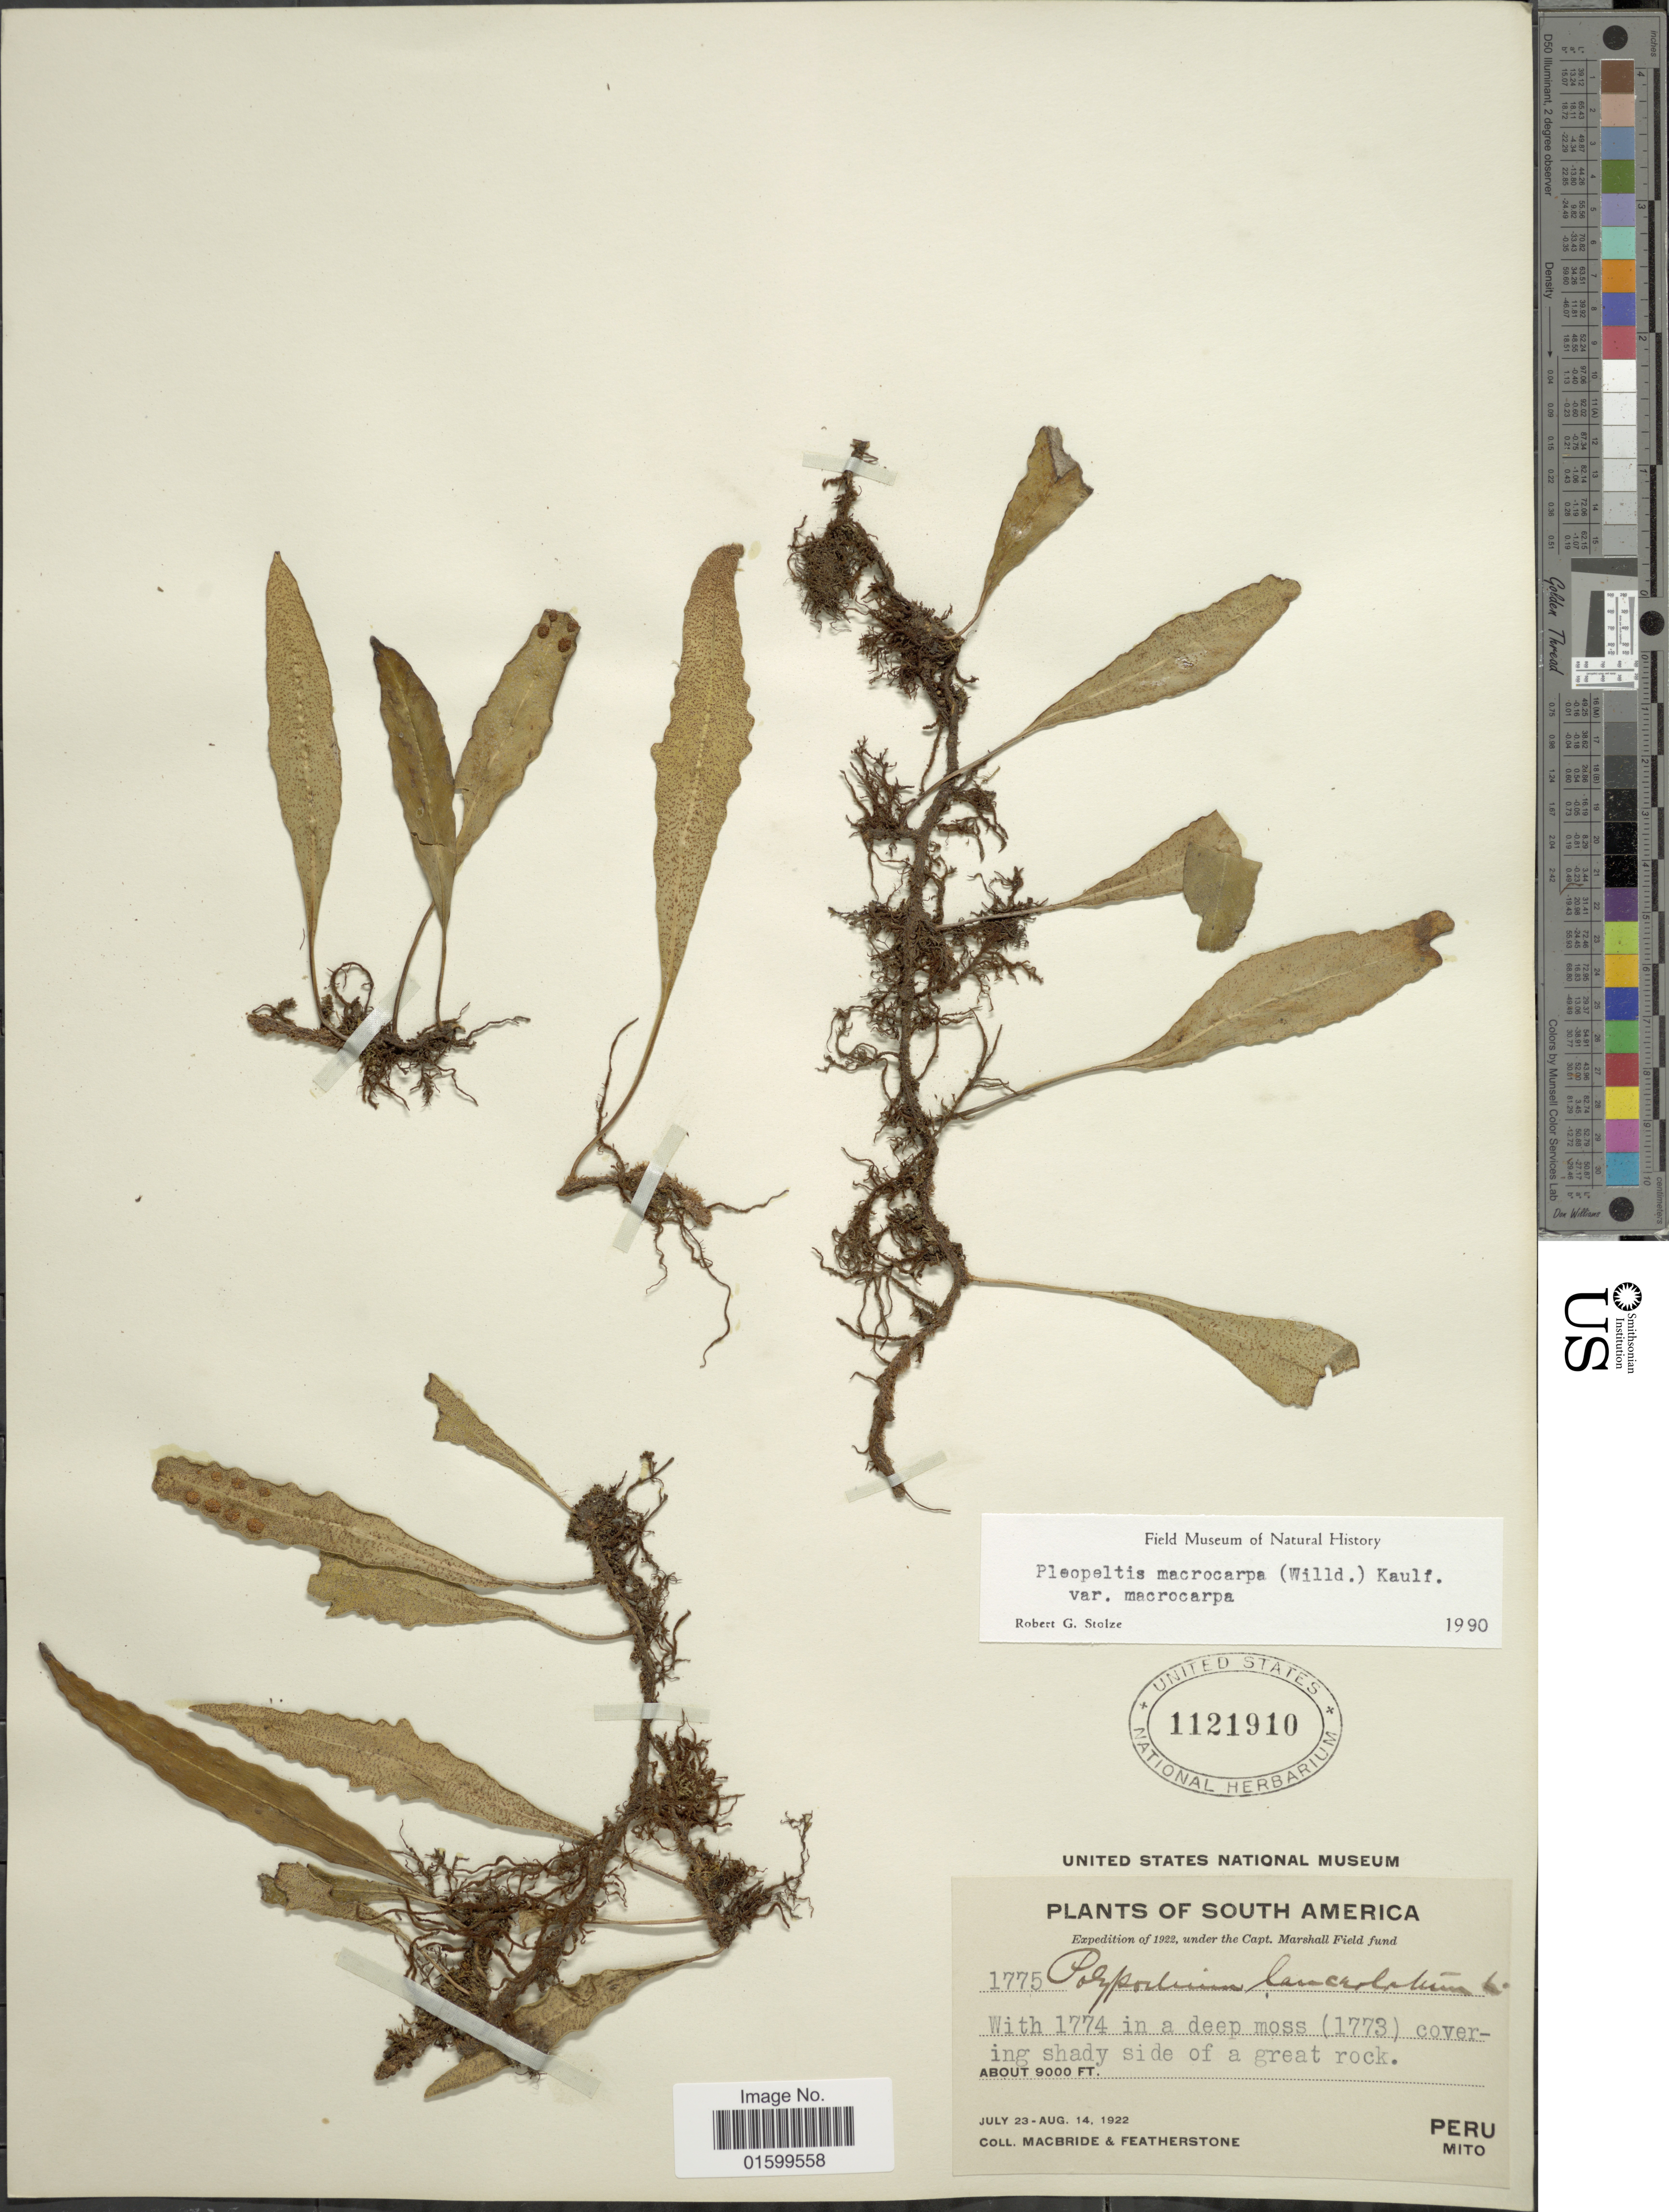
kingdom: Plantae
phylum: Tracheophyta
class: Polypodiopsida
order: Polypodiales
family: Polypodiaceae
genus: Pleopeltis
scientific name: Pleopeltis macrocarpa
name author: (Bory ex Willd.) Kaulf.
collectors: Macbride, -- & -. Featherstone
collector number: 1775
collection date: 1922-07-23/1922-08-14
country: Peru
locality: South America, Peru, Mito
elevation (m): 2743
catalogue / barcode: US 1121910